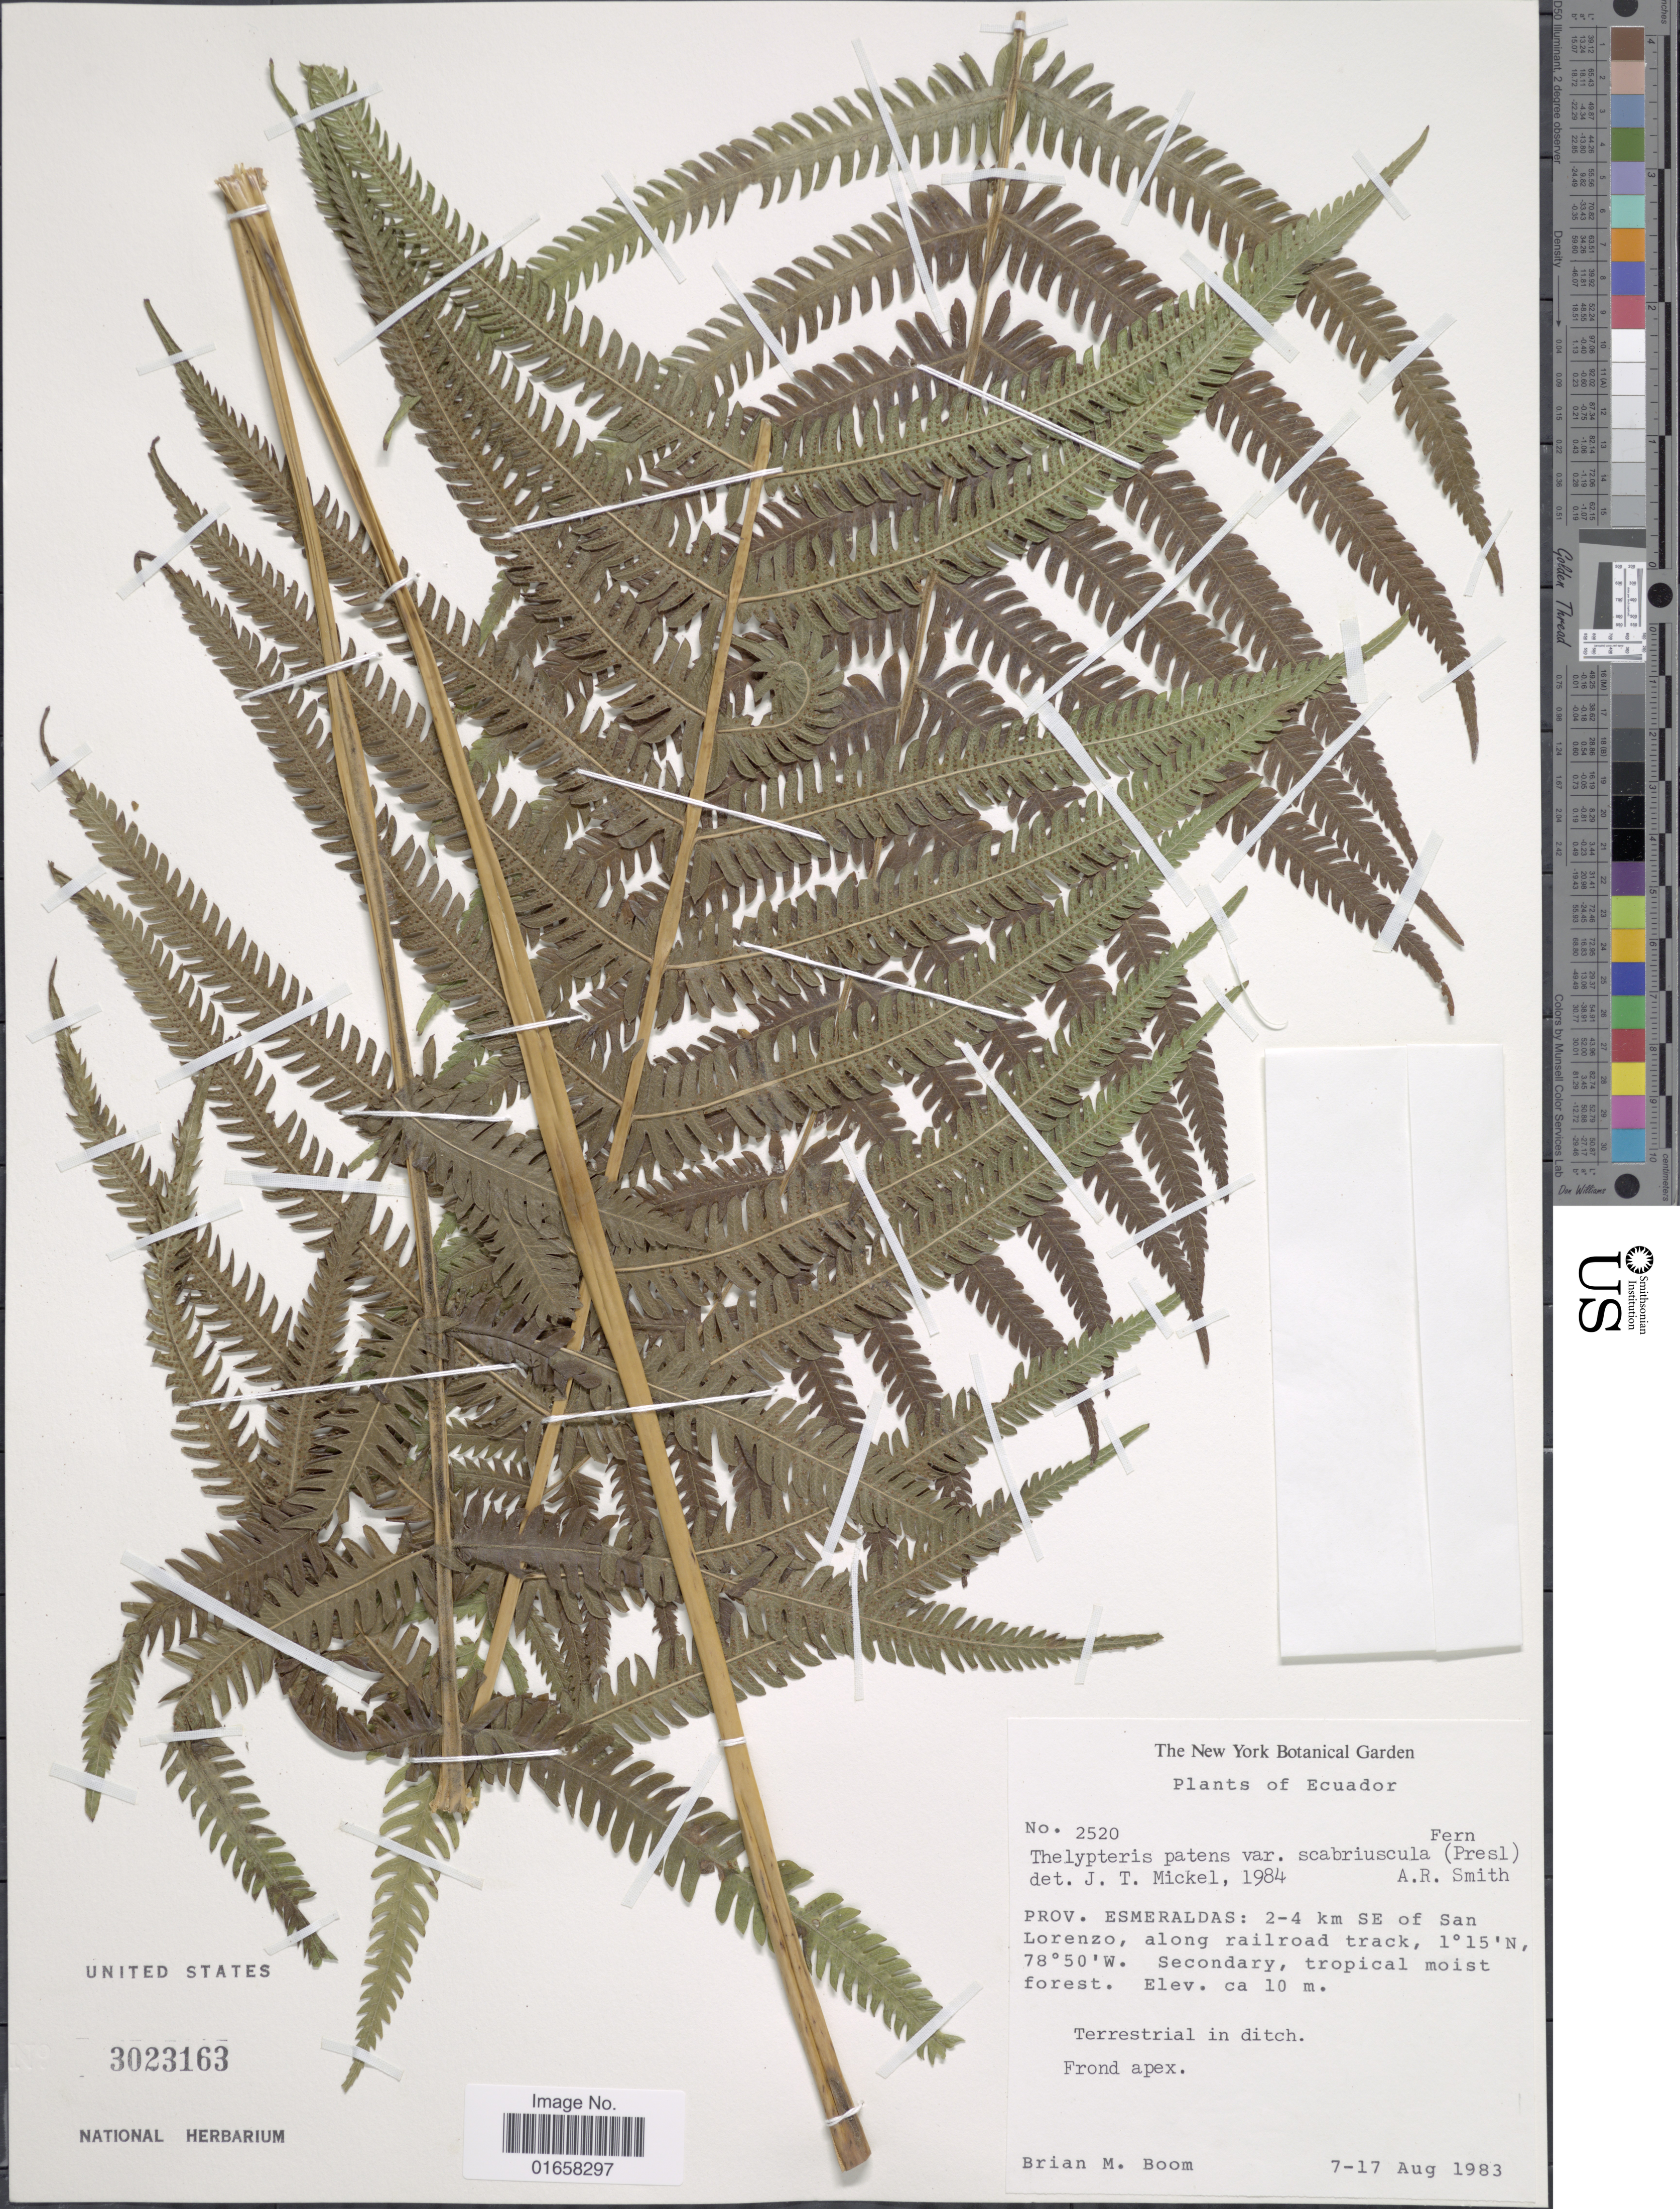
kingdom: Plantae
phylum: Tracheophyta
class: Polypodiopsida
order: Polypodiales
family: Thelypteridaceae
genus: Christella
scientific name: Christella patens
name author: (Sw.) Holttum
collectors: B. M. Boom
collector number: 2520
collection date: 1983-08-07/1983-08-17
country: Ecuador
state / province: Esmeraldas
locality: Prov. Esmeraldas: 2-4 km SE of San Lorenzo, along railroad track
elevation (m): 10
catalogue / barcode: US 3023163